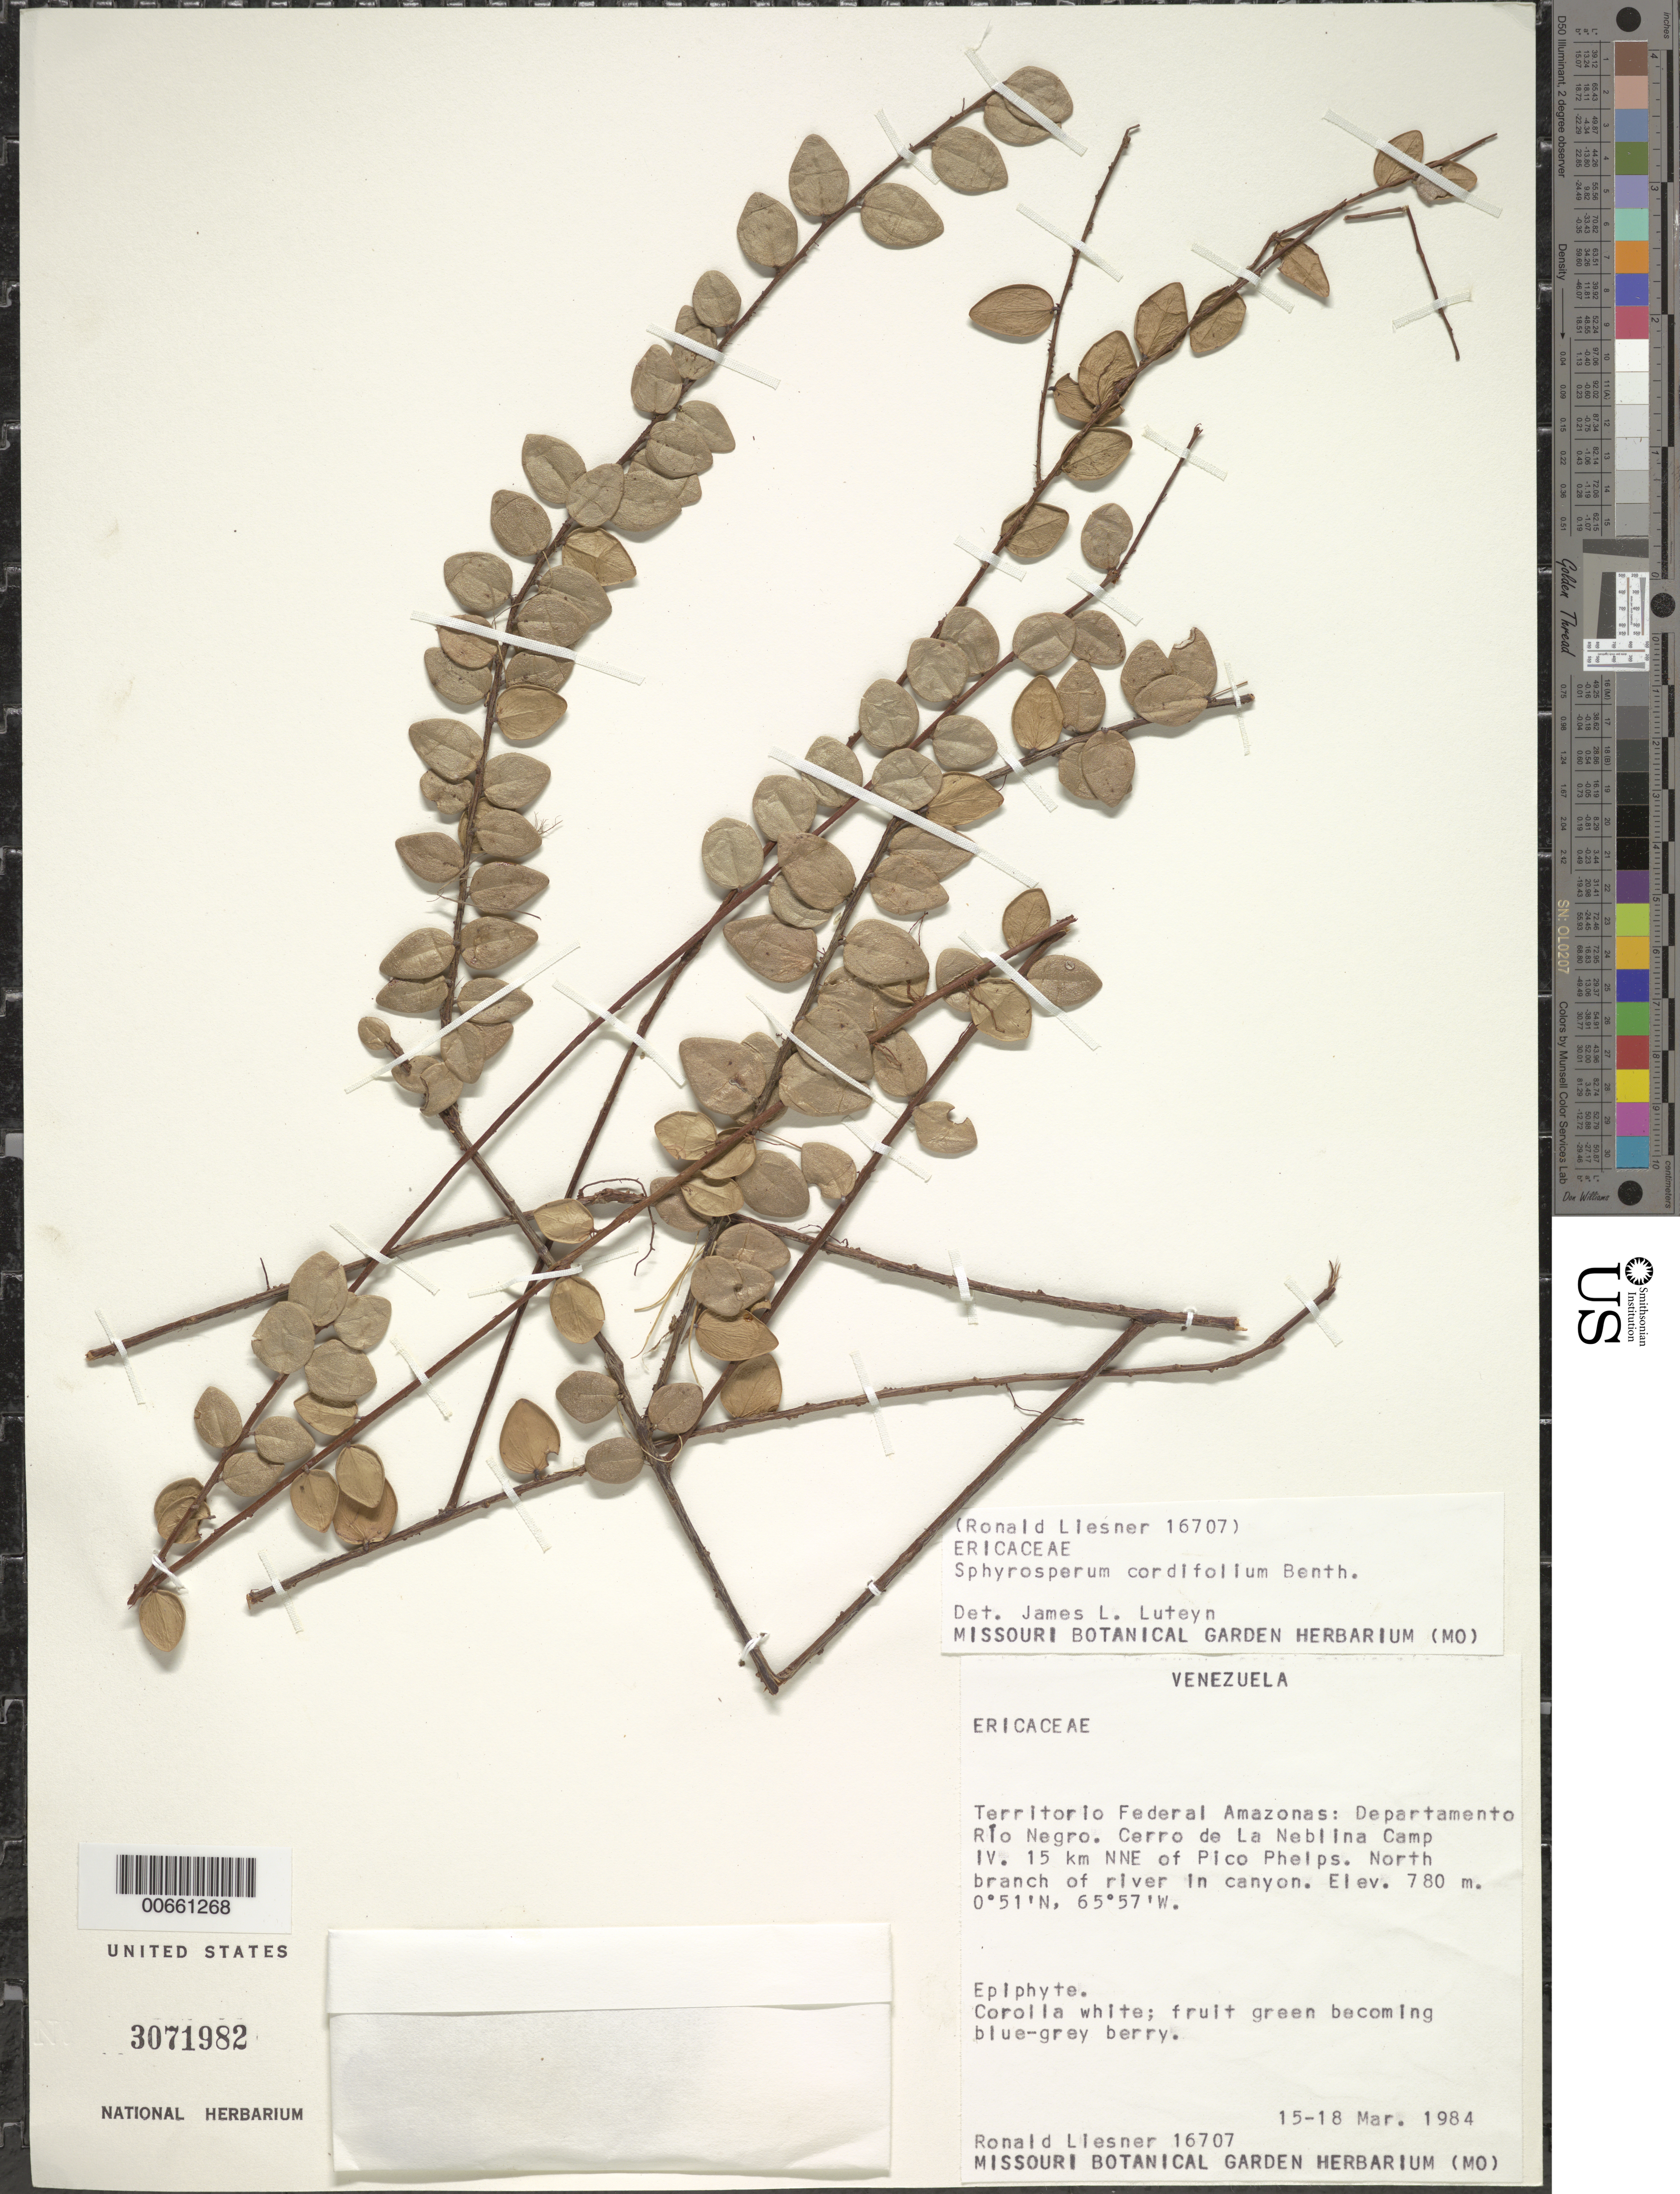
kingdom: Plantae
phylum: Tracheophyta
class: Magnoliopsida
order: Ericales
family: Ericaceae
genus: Sphyrospermum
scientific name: Sphyrospermum cordifolium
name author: Benth.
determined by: Luteyn, J. L.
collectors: R. L. Liesner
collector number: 16707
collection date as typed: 15-Mar-84 to 18-Mar-84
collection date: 1984-03-15/1984-03-18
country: Venezuela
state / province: Amazonas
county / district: Río Negro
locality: Cerro de La Neblina Camp IV, 15 km NNE of Pico Phelps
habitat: Along river in canyon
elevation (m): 780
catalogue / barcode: US 3071982